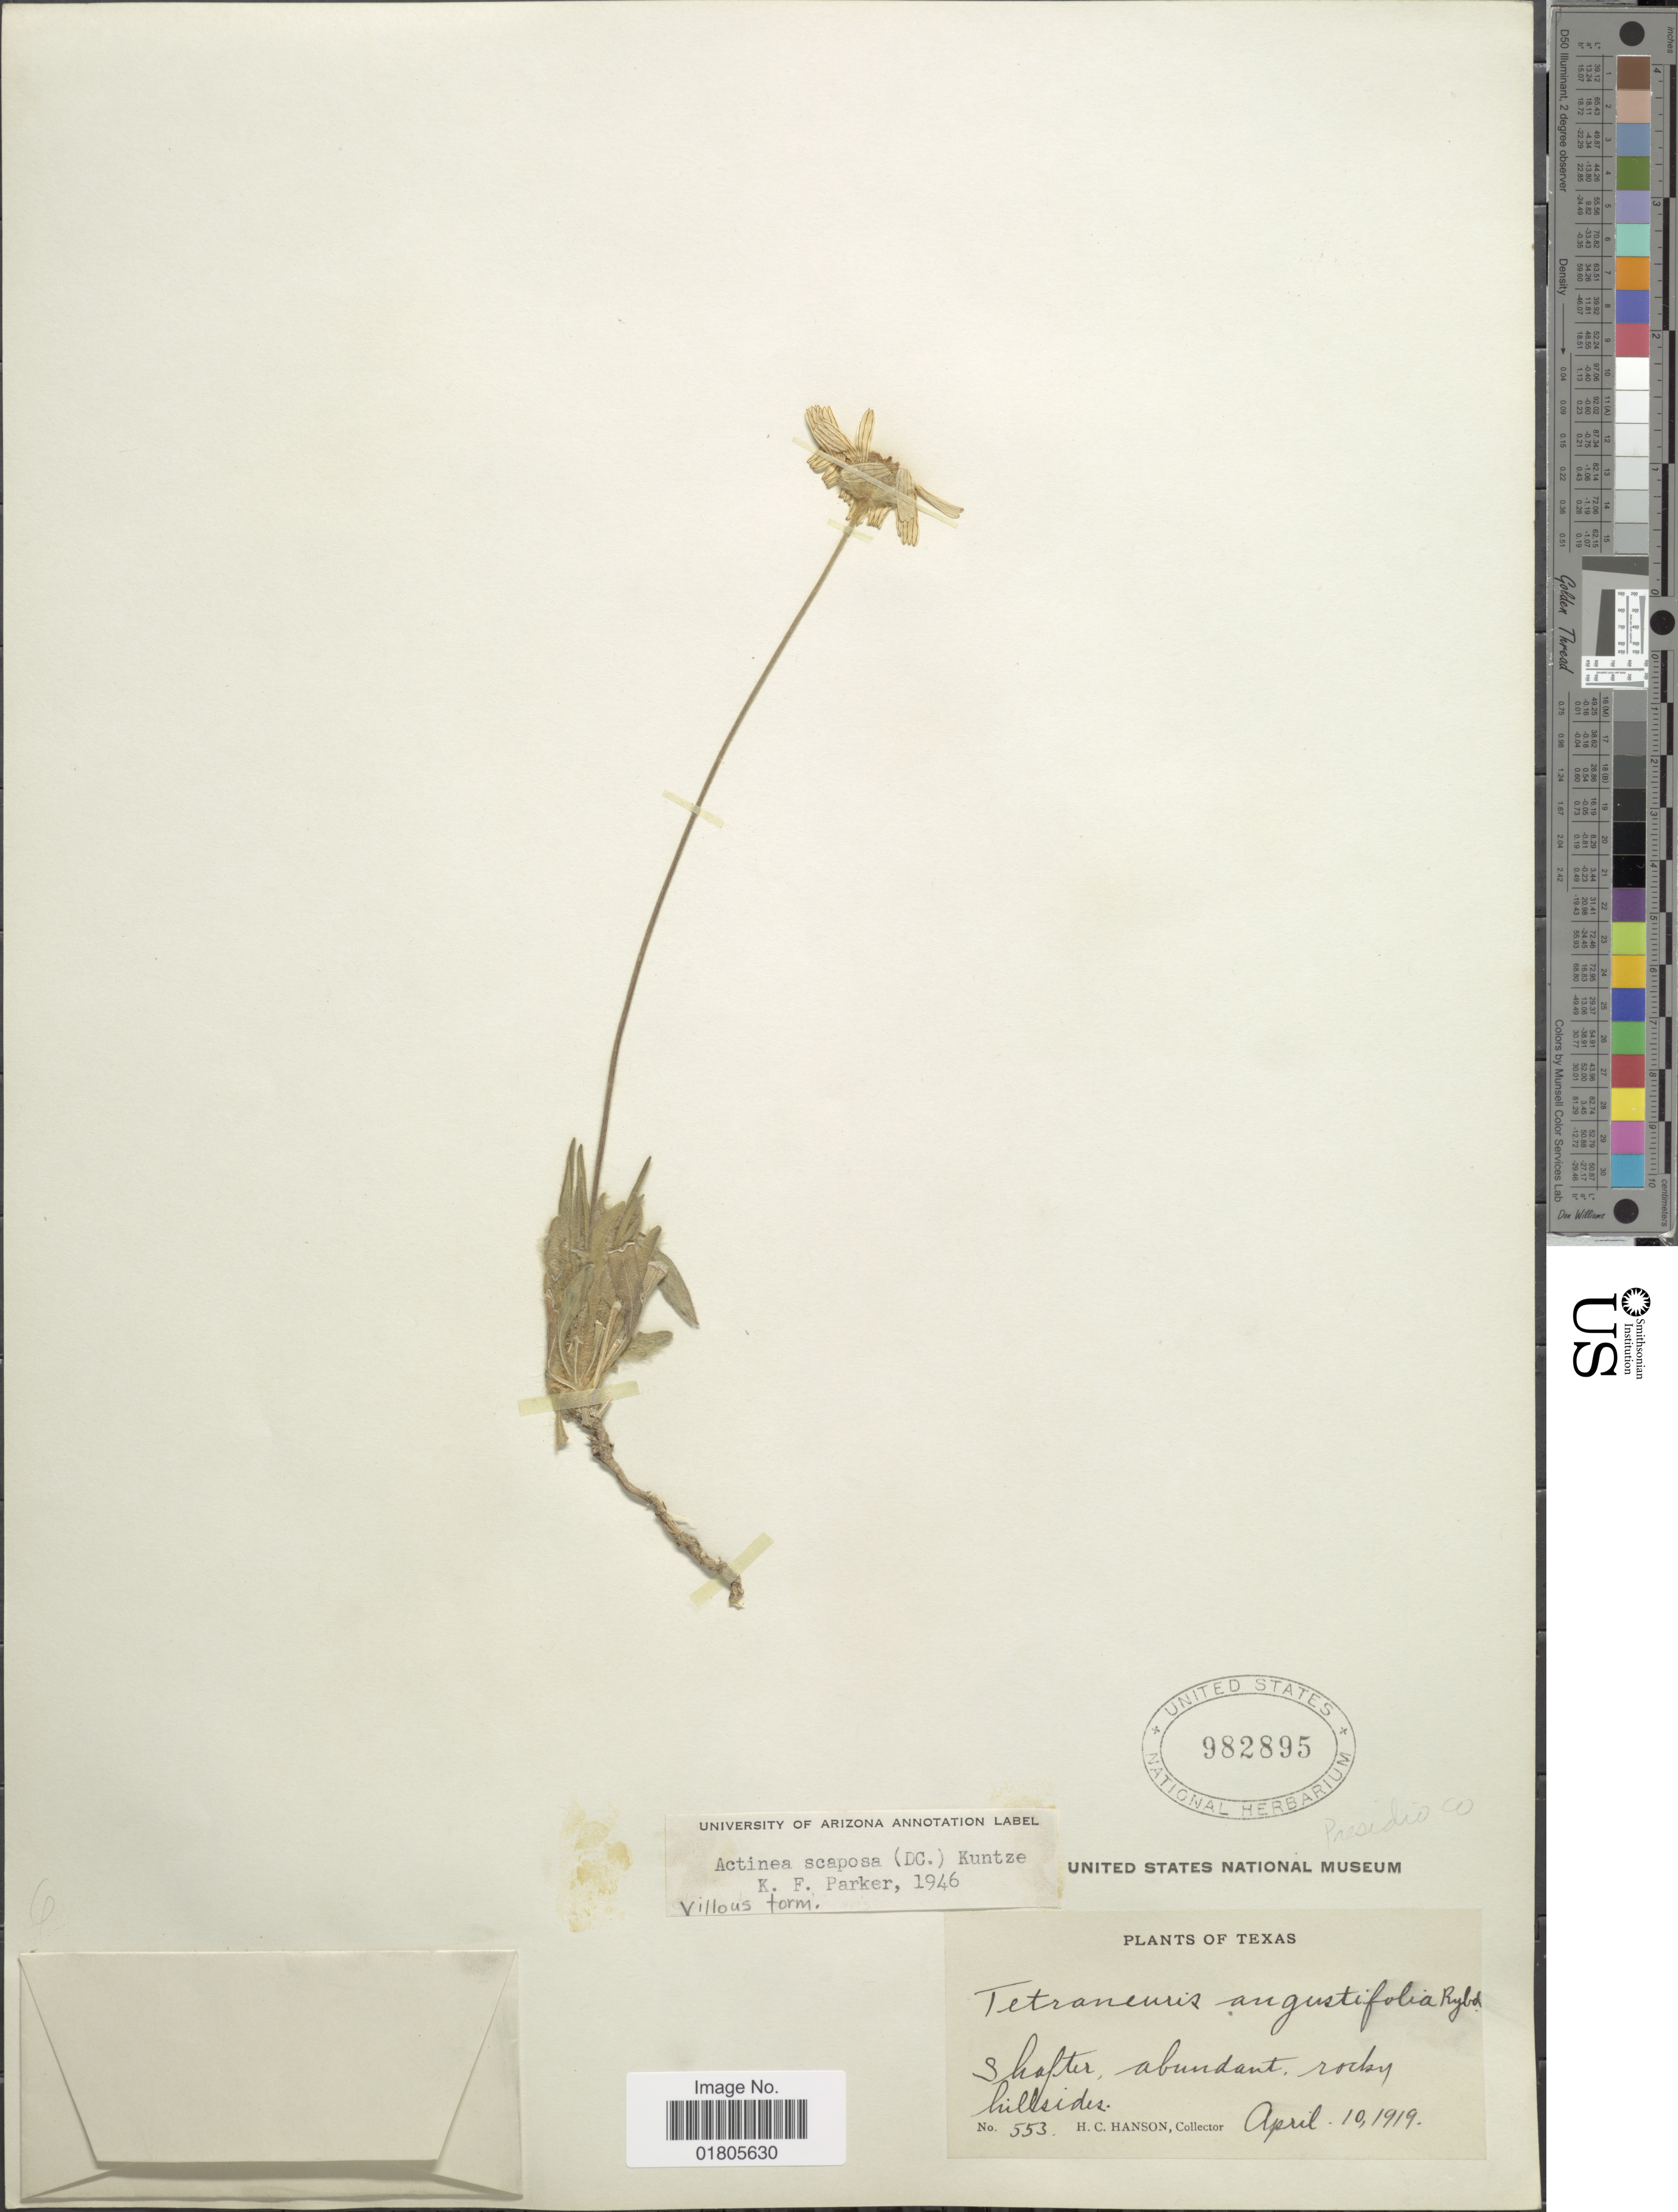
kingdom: Plantae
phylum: Tracheophyta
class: Magnoliopsida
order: Asterales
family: Asteraceae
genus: Actinea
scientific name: Actinea scaposa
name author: (DC.) Kuntze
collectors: H. Hanson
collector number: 553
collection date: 1919-04-10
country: United States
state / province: Texas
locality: Presidio Co.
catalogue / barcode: US 982895